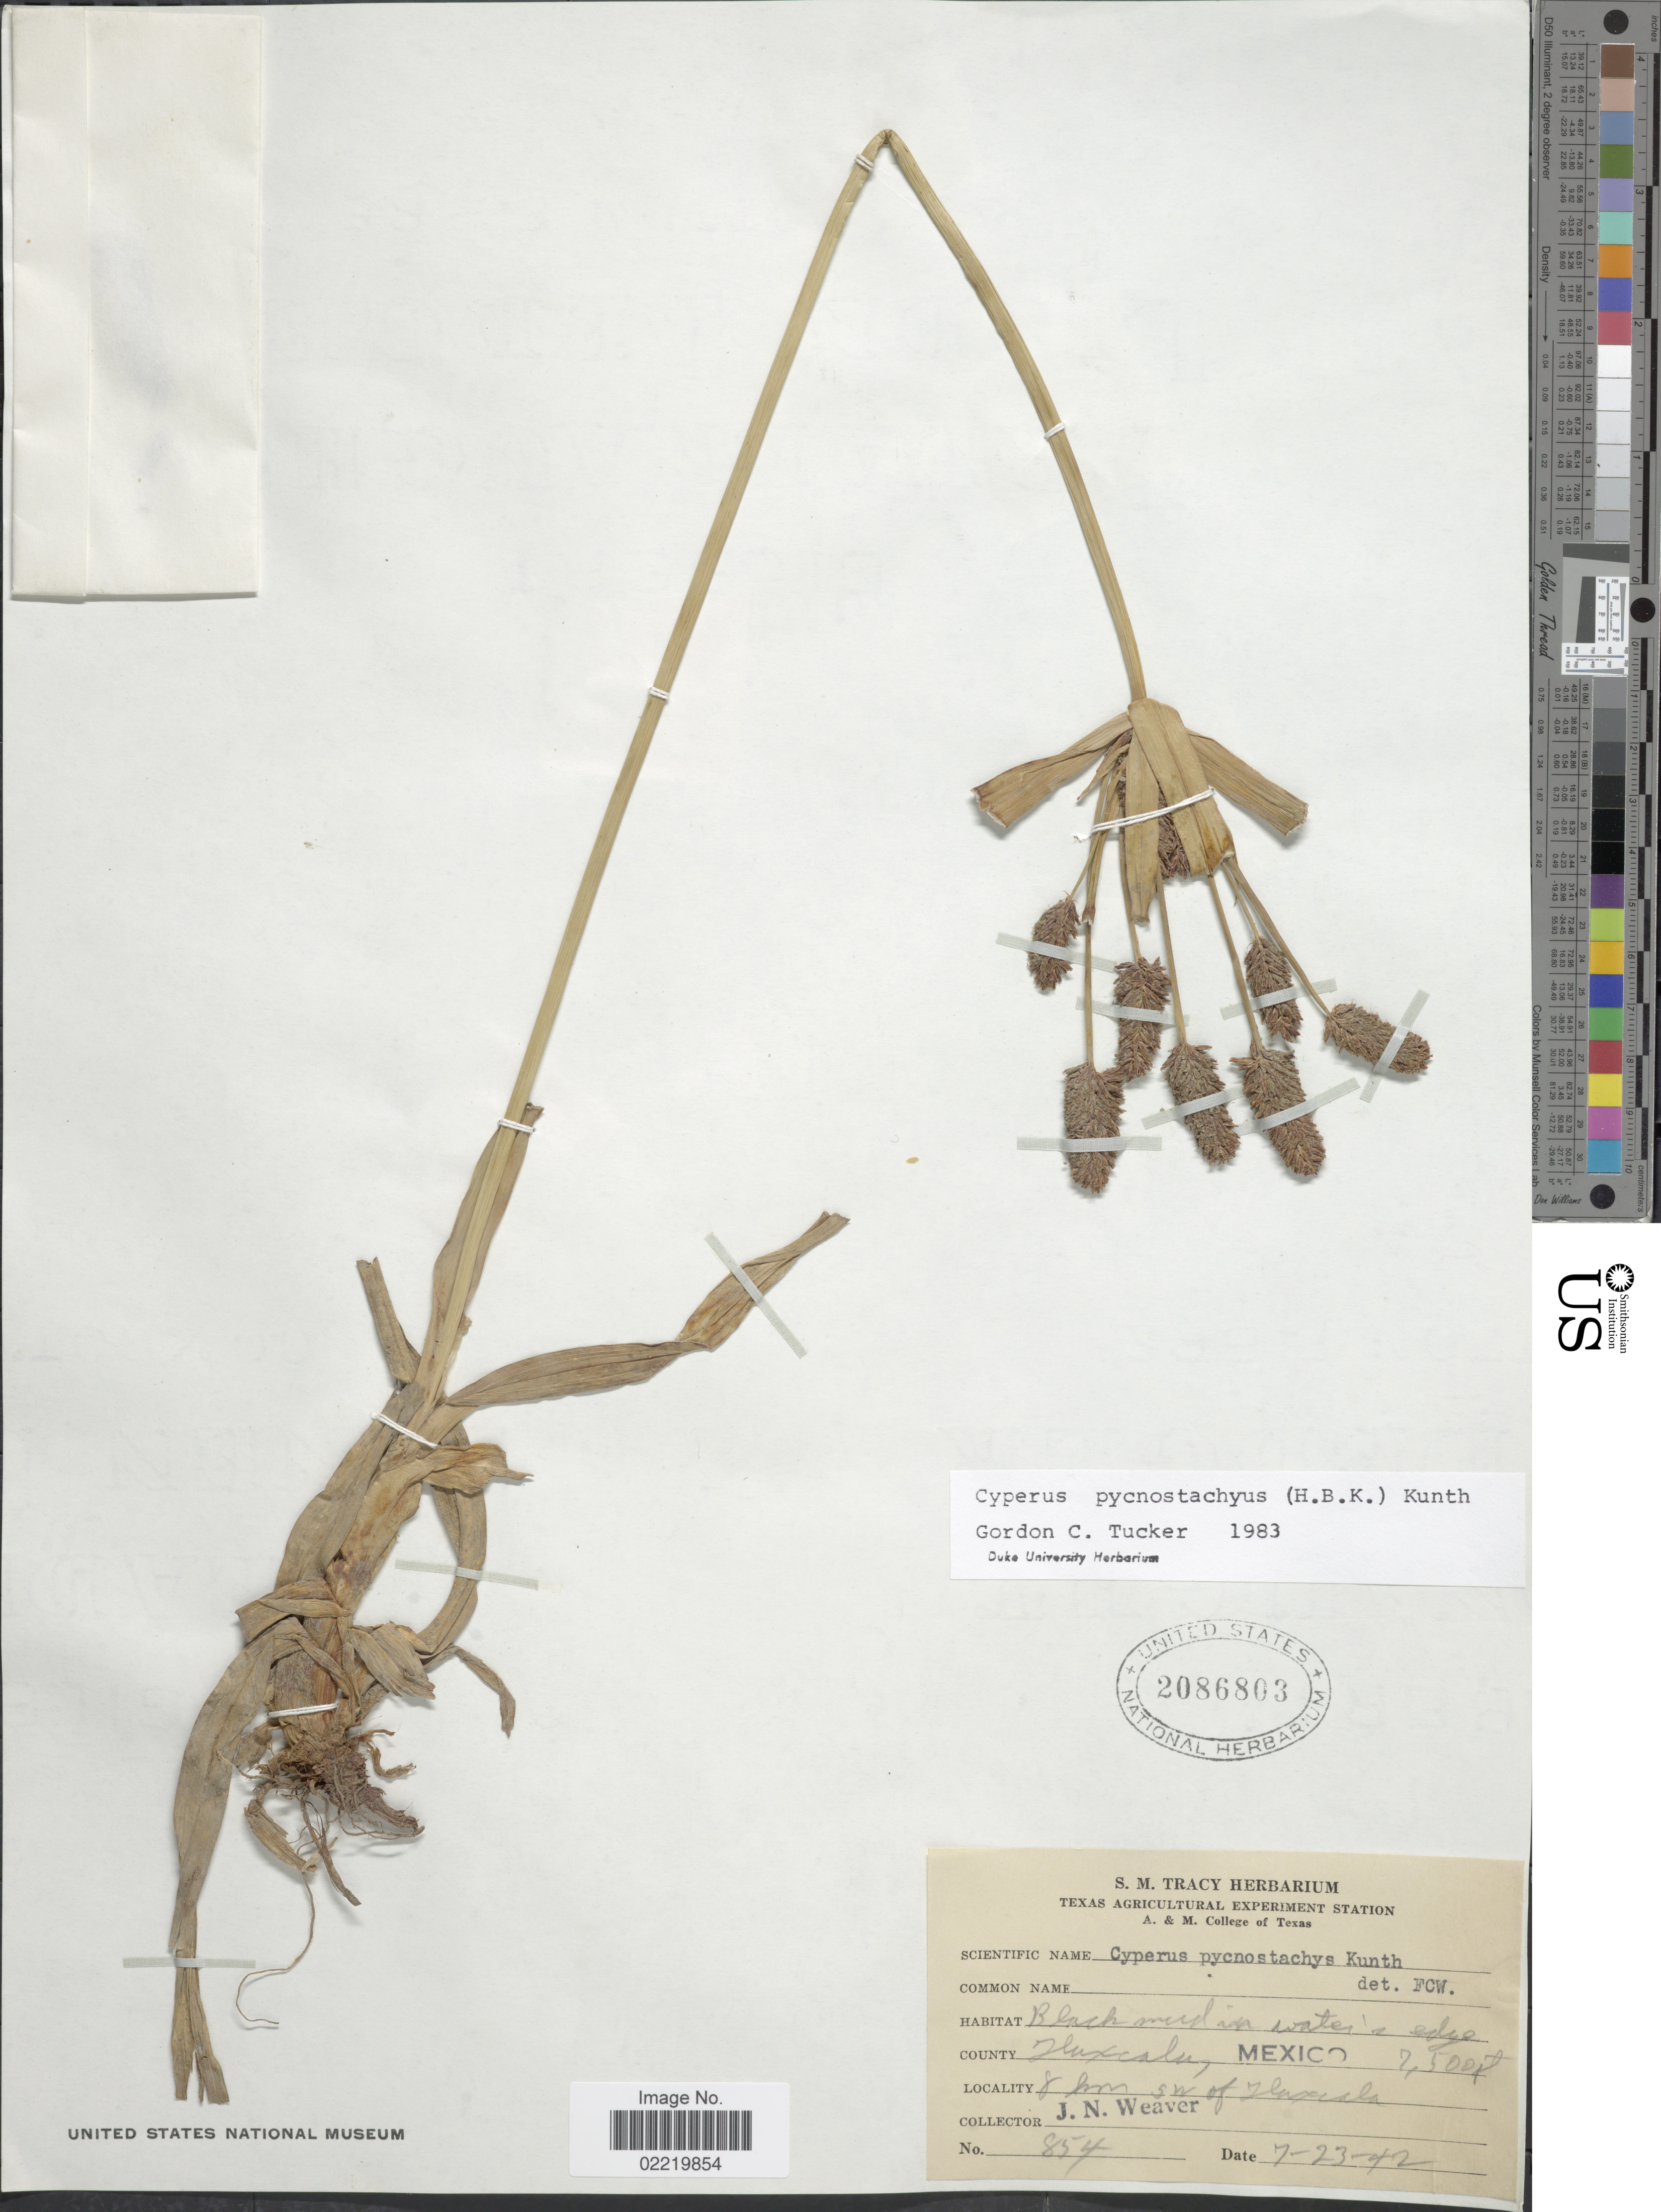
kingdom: Plantae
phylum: Tracheophyta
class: Liliopsida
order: Poales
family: Cyperaceae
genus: Cyperus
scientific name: Cyperus pycnostachyus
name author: (Kunth) Kunth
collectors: J. N. Weaver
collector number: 854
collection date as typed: Transcribed d/m/y: 23/7/42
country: Mexico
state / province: Tlaxcala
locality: Black mud in water's edge, 8 km sw of Tlaxcala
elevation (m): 762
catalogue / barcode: US 2086803